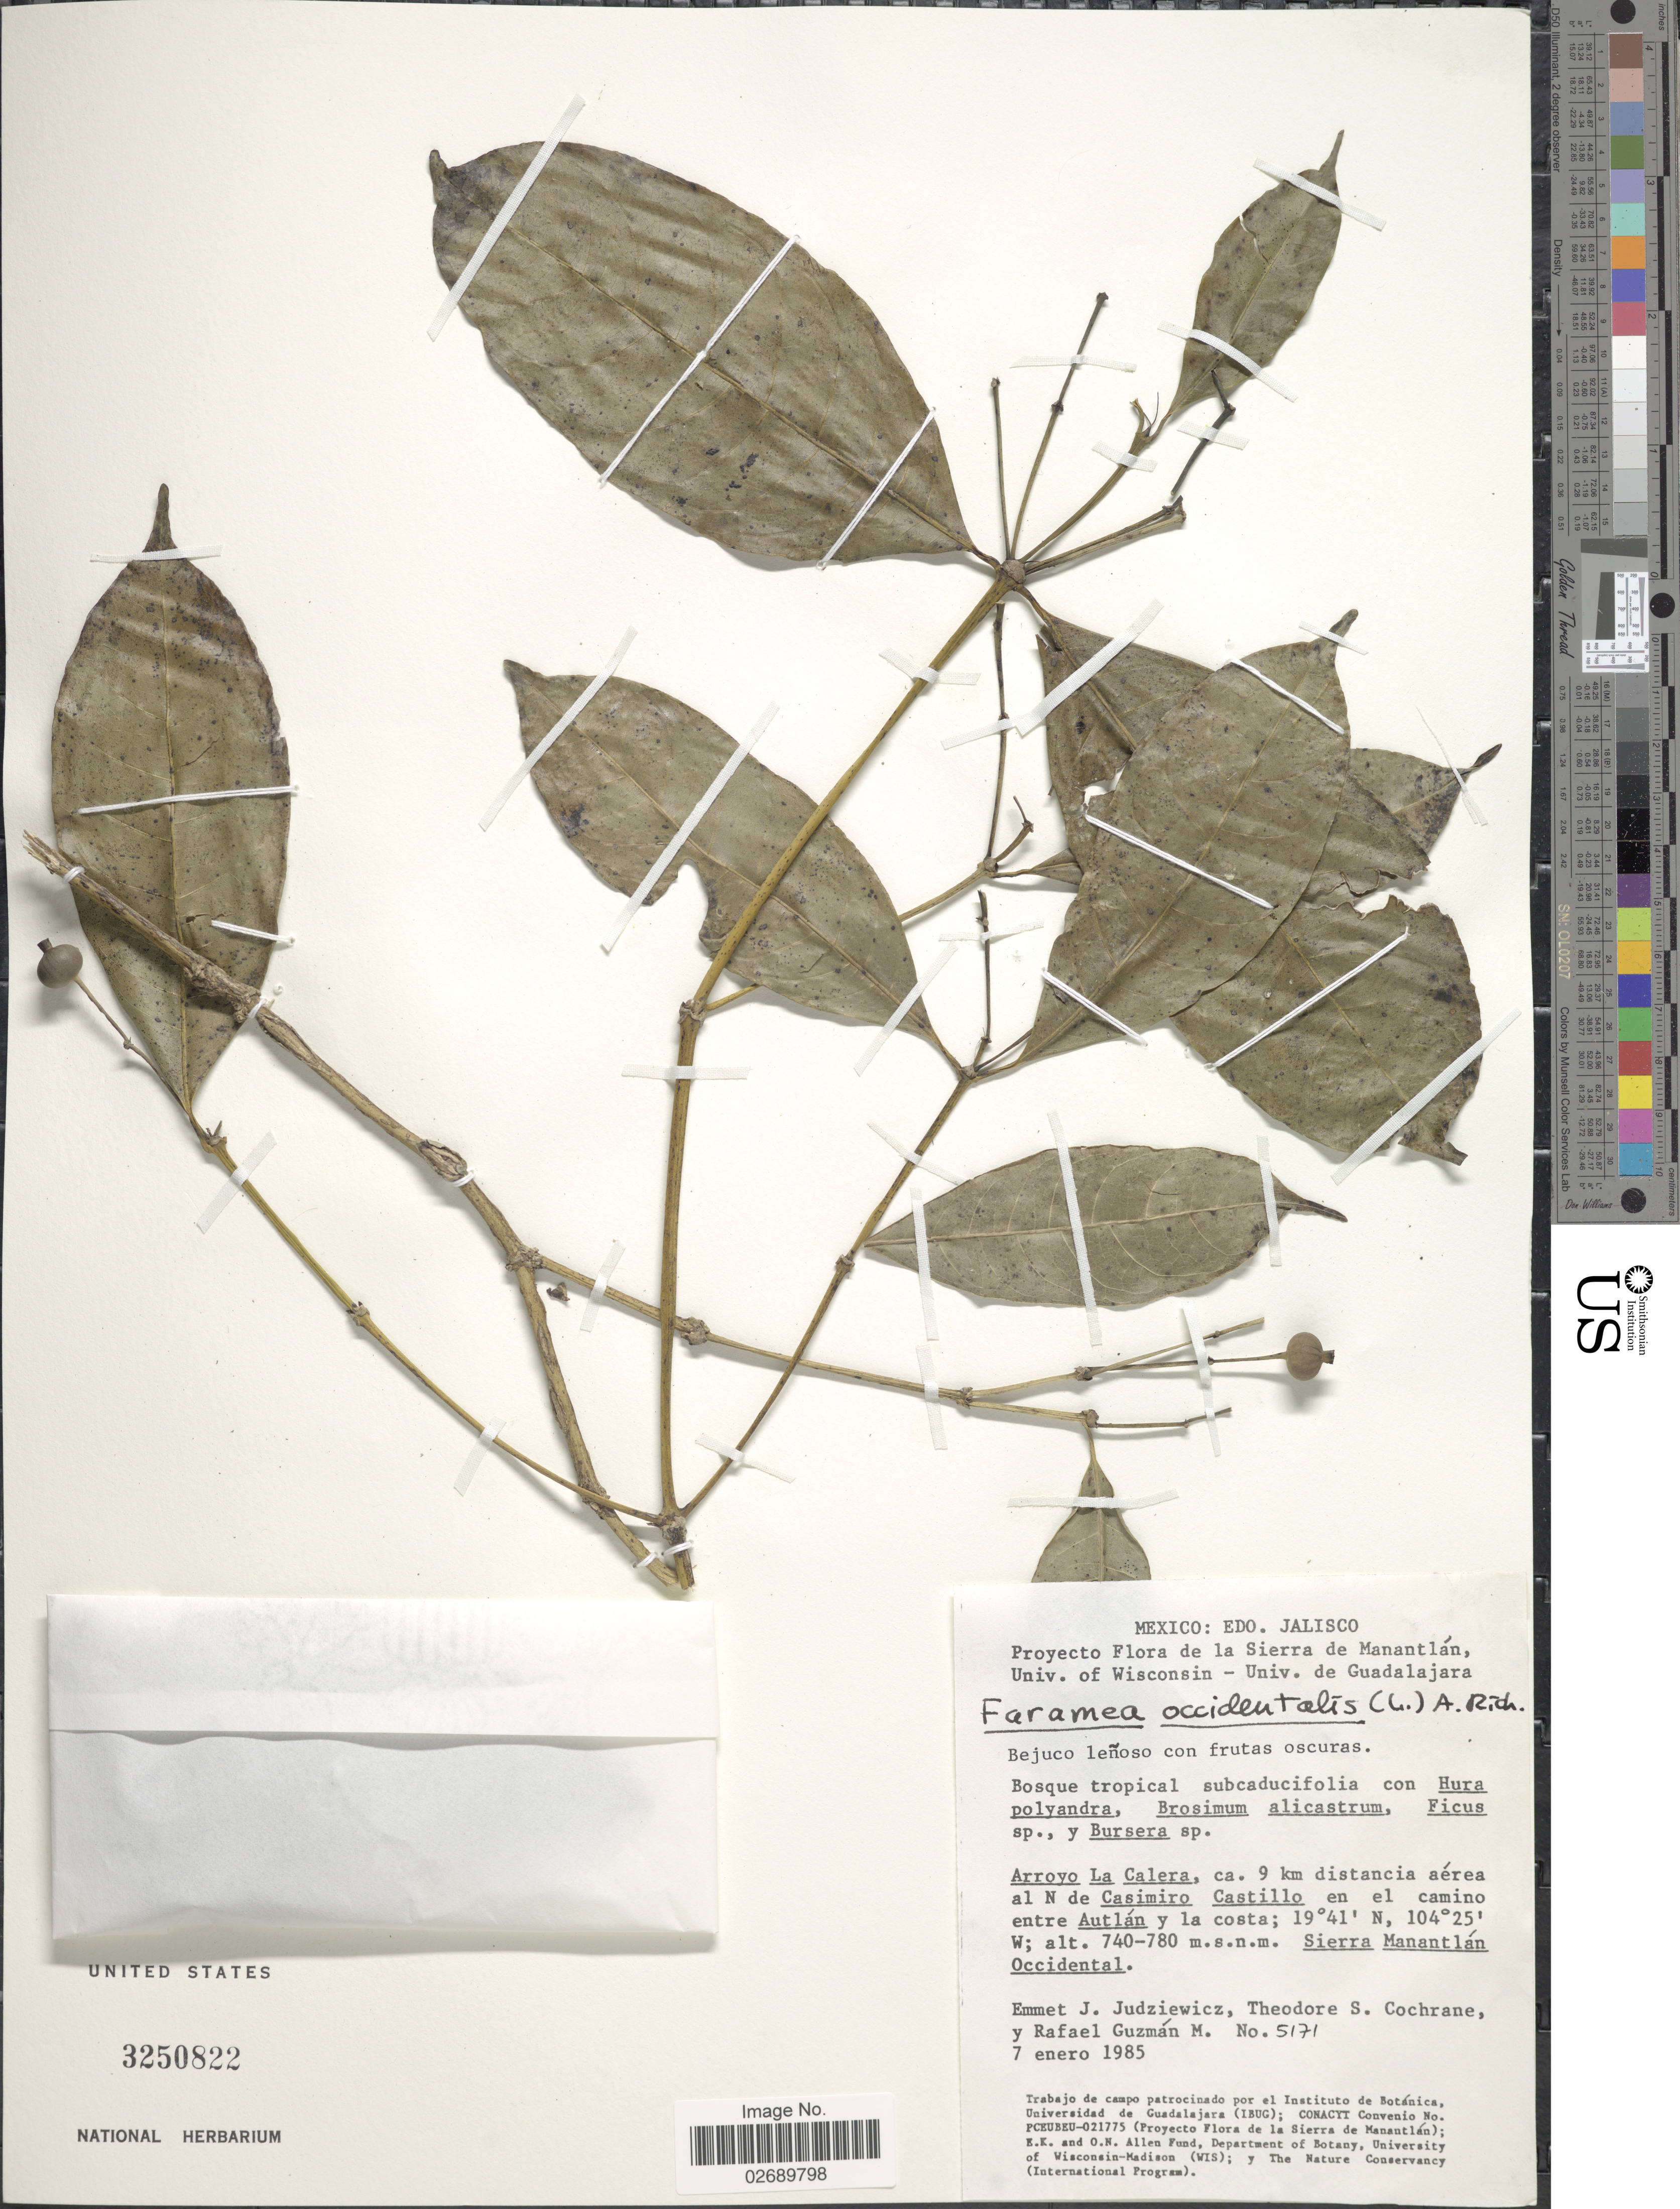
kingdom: Plantae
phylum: Tracheophyta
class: Magnoliopsida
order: Gentianales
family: Rubiaceae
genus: Faramea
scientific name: Faramea occidentalis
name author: (L.) A. Rich.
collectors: E. J. Judziewicz, T. S. Cochrane & R. Guzman-M.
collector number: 5171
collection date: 1985-01-07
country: Mexico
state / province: Jalisco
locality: Arroyo La Calera, ca. 9 km distancia aerea al N de Casimiro Castillo en el camino entre Autlan y la costa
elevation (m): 740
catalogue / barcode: US 3250822